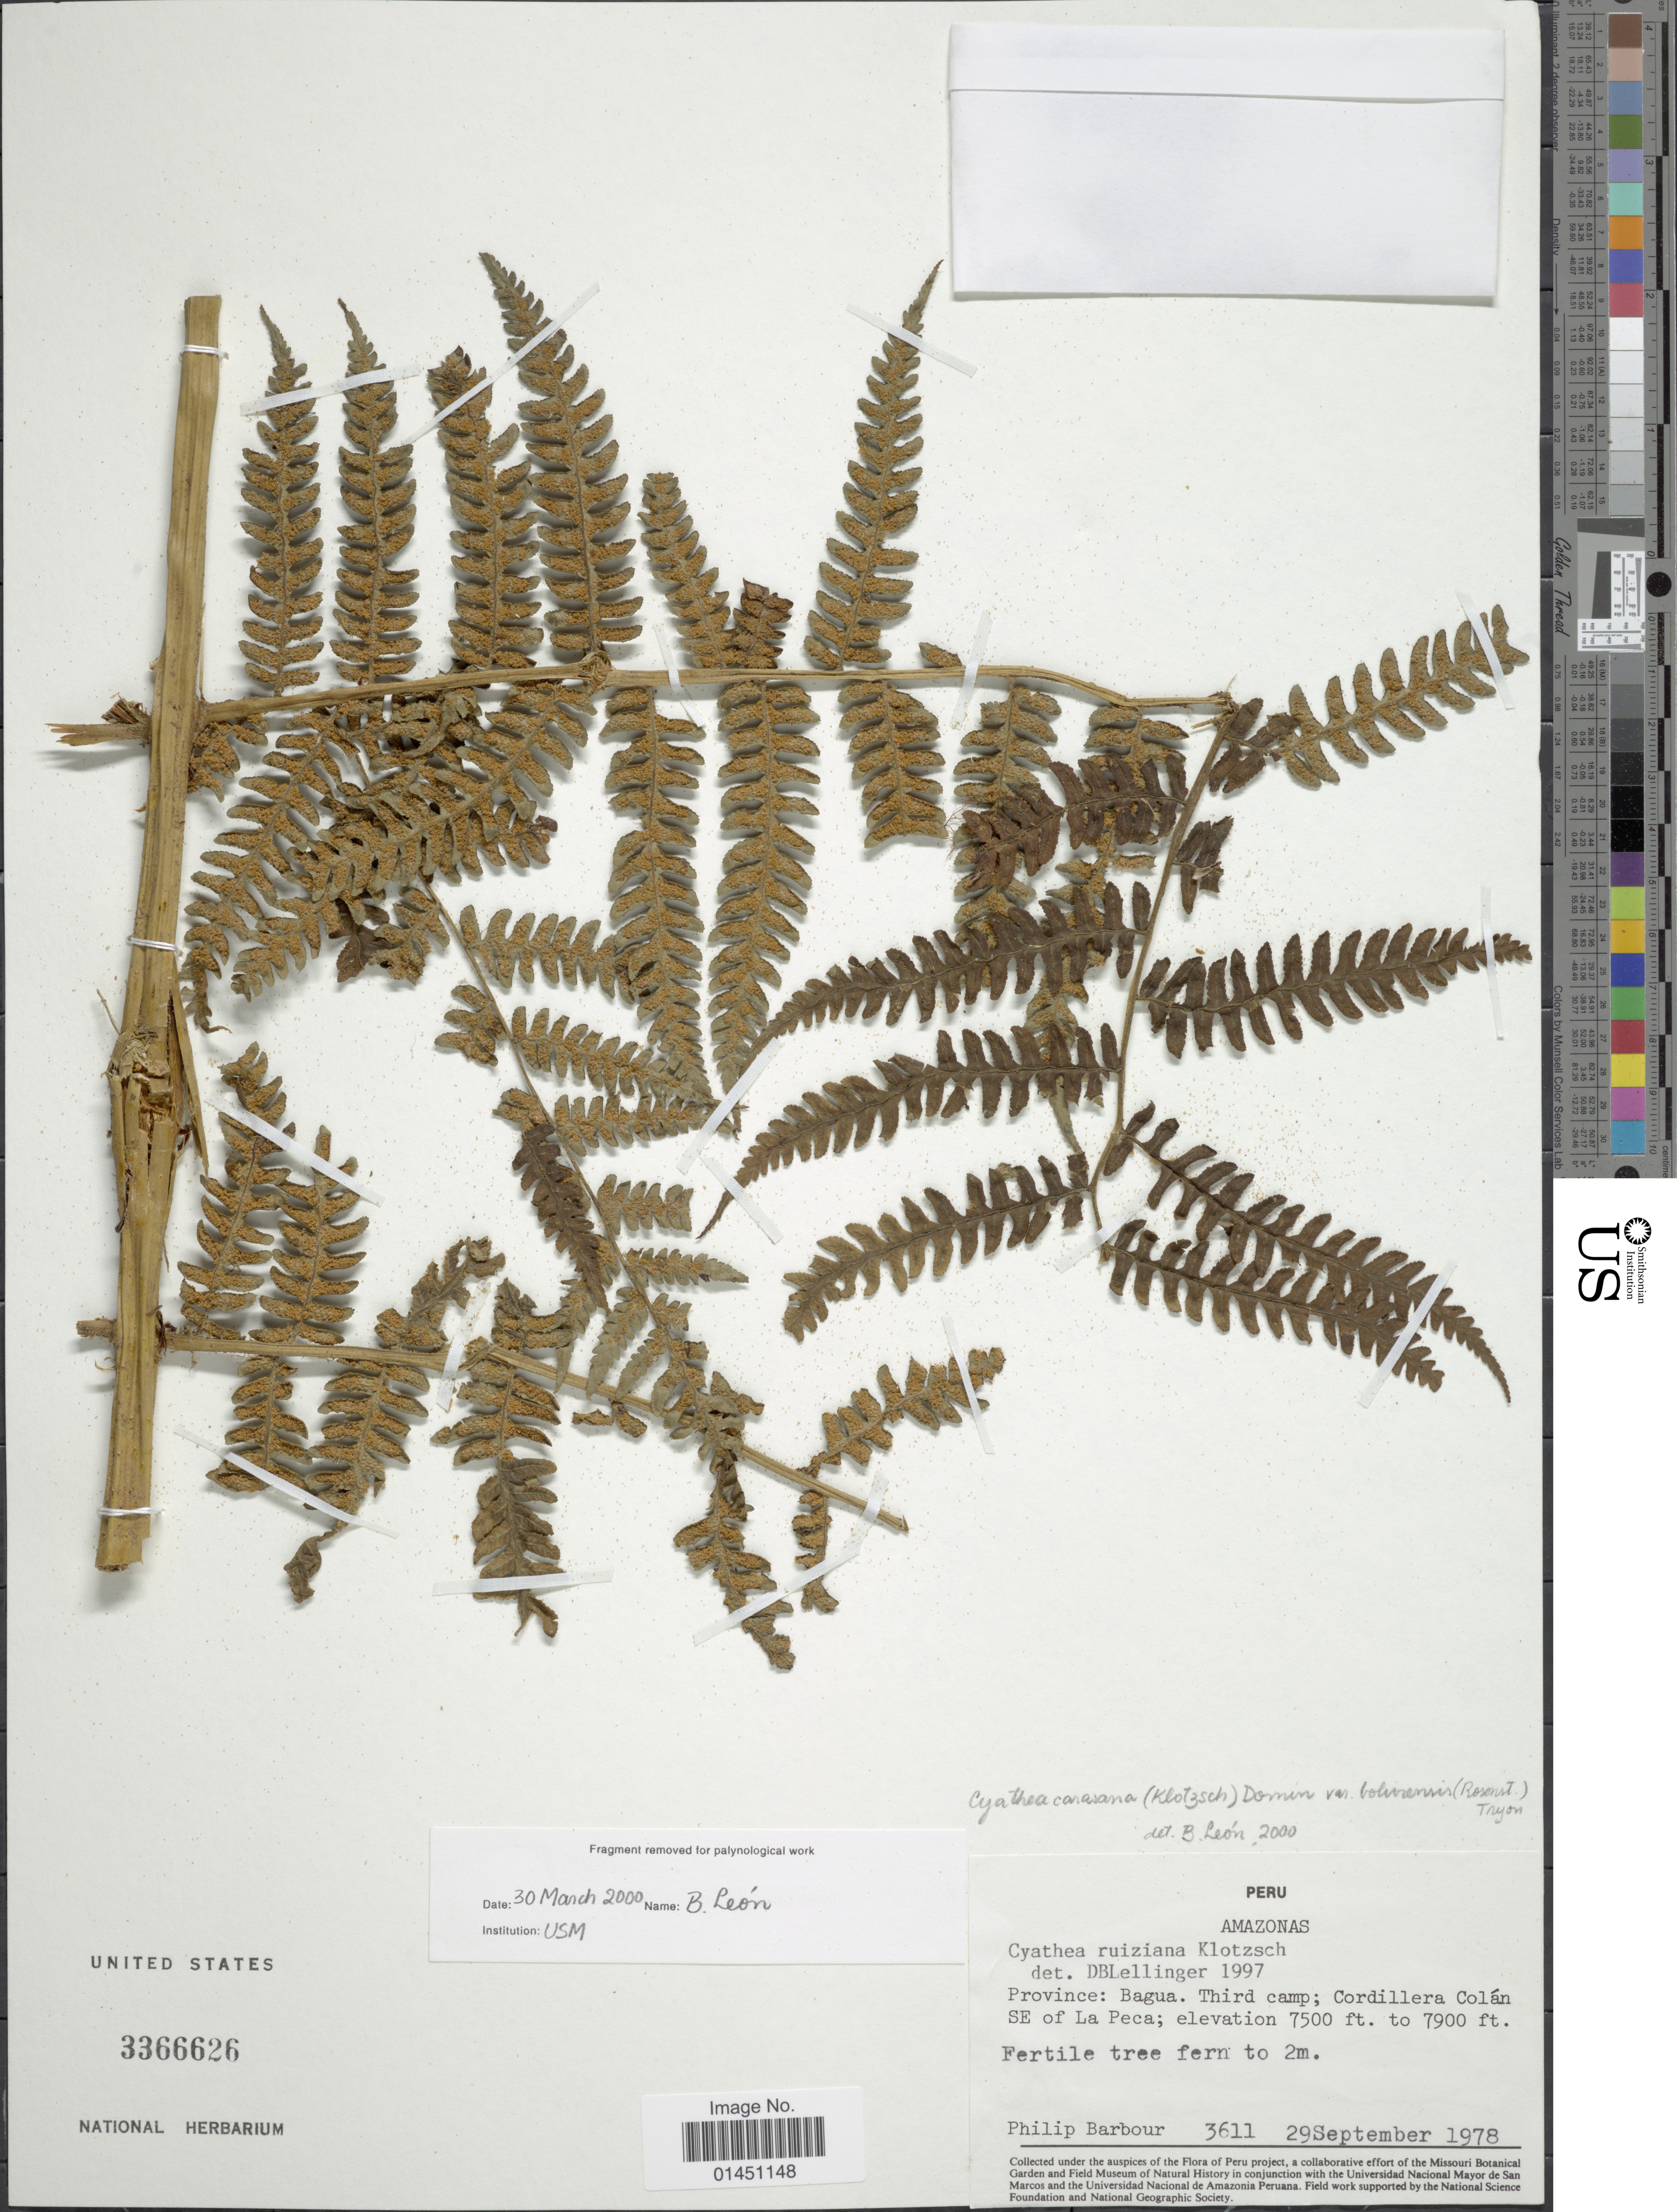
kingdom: Plantae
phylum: Tracheophyta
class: Polypodiopsida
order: Cyatheales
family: Cyatheaceae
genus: Cyathea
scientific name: Cyathea caracasana var. boliviensis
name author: (Rosenst.) R.M. Tryon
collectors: P. Barbour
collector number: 3611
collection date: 1978-09-29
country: Peru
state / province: Amazonas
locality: Province: Bagua. Third Camp; Cordillera Colan SE of La Peca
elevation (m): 2286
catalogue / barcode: US 3366626